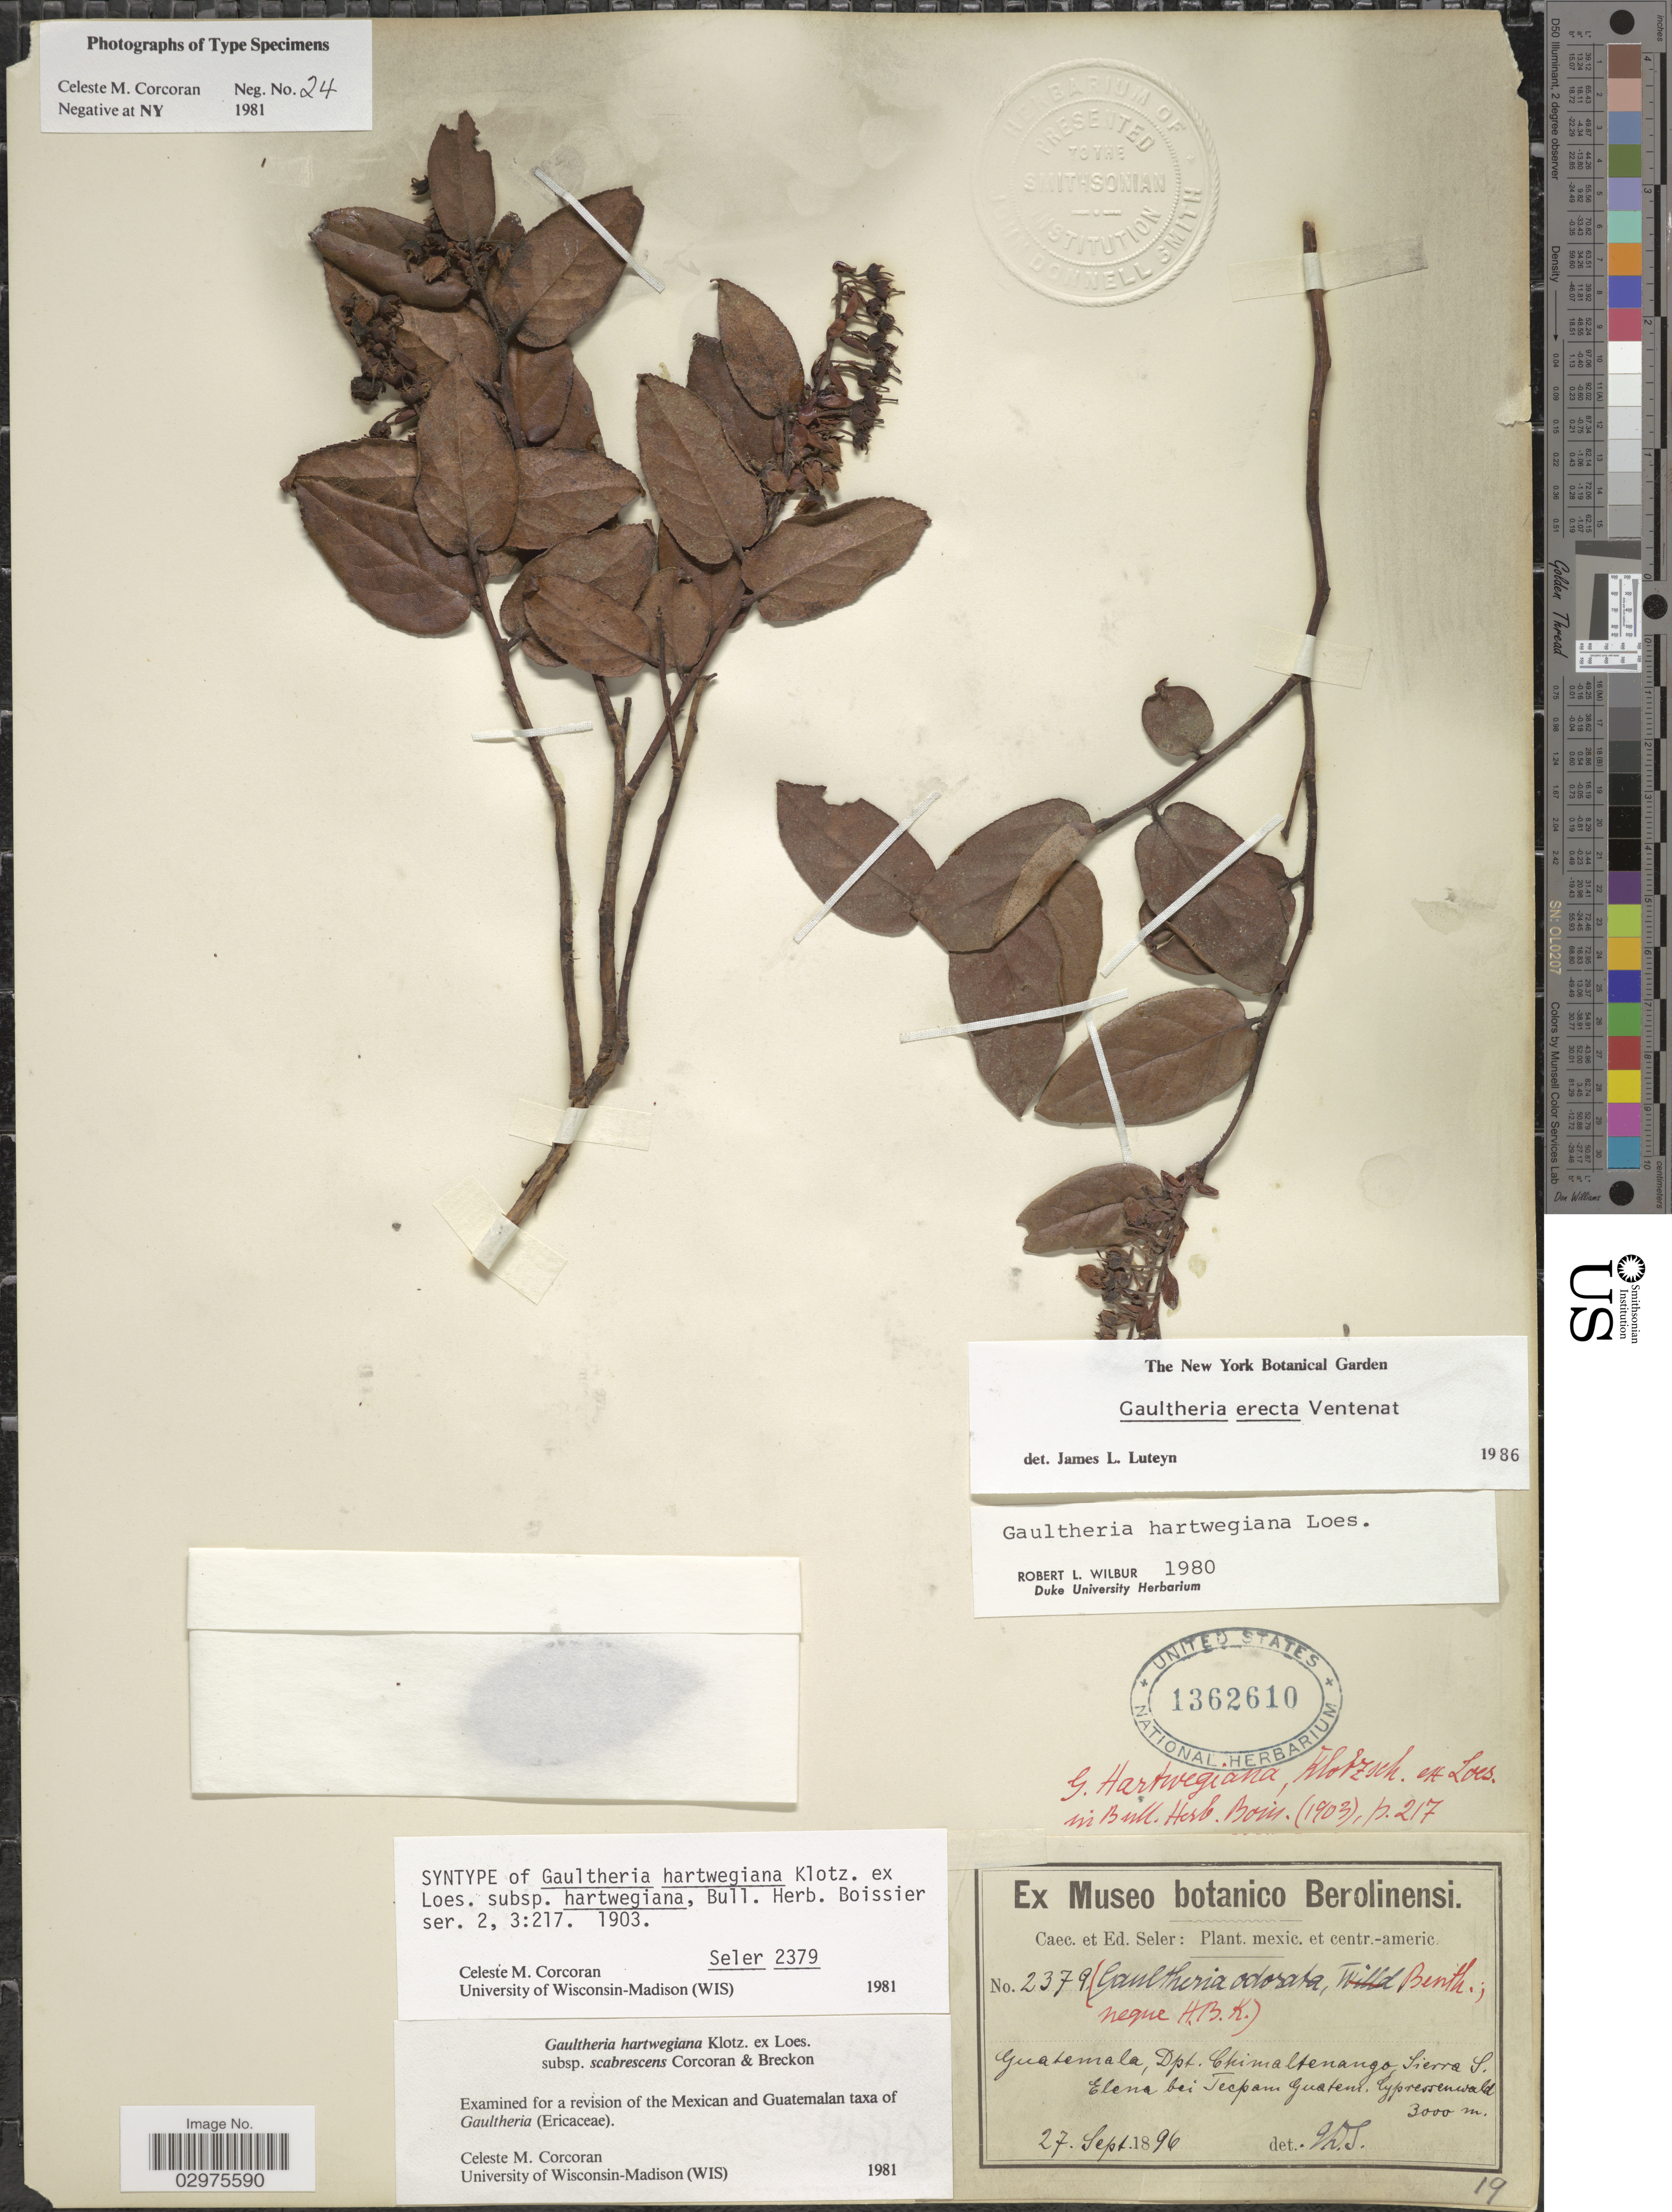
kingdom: Plantae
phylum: Tracheophyta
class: Magnoliopsida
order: Ericales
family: Ericaceae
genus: Gaultheria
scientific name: Gaultheria erecta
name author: Vent.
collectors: C. Seler & E. G. Seler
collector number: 2379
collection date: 1896-09-27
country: Guatemala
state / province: Chimaltenango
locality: Dpt. Chimaltenango, Sierra S. Elena bei Tecpam Guatem. Cypressenwald.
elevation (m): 3000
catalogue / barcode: US 1362610